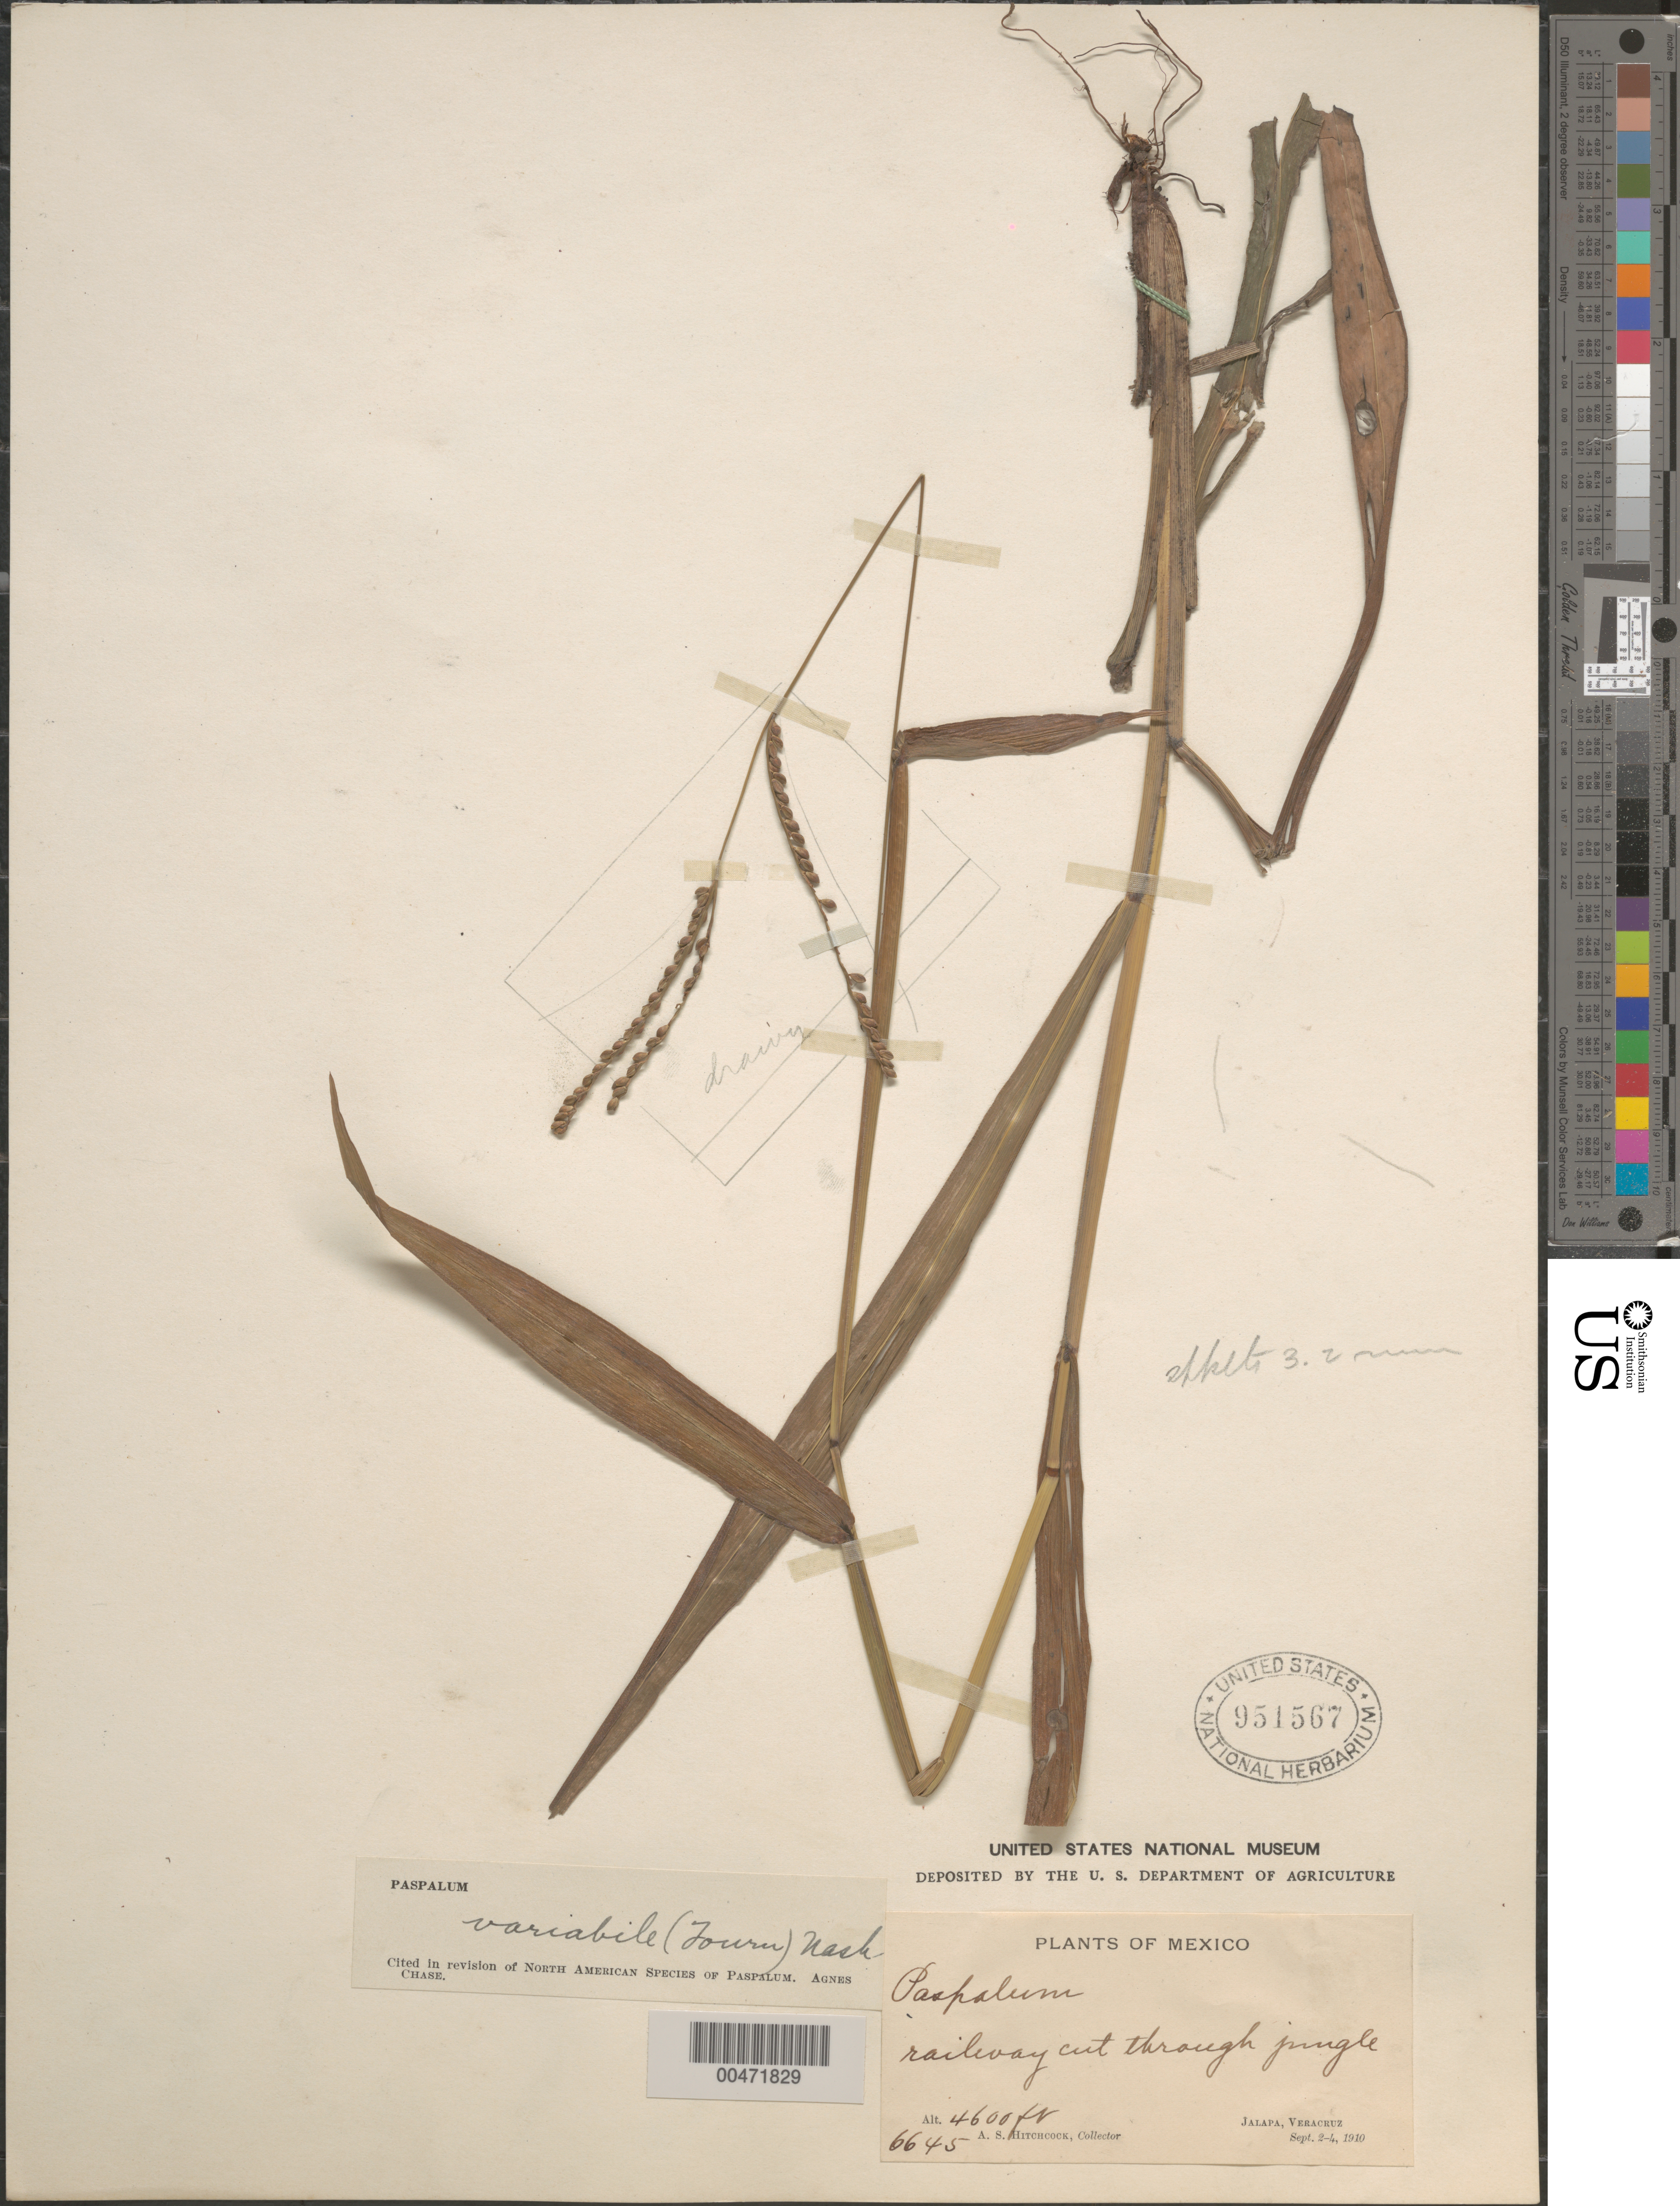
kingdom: Plantae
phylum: Tracheophyta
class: Liliopsida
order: Poales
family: Poaceae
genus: Paspalum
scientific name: Paspalum variabile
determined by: Chase, [M.] Agnes, (US)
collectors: A. S. Hitchcock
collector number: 6645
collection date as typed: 2 Sep 1910 to 4 Sep 1910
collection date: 1910-09-02/1910-09-04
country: Mexico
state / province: Veracruz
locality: Jalapa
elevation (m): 1402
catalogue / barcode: US 951567